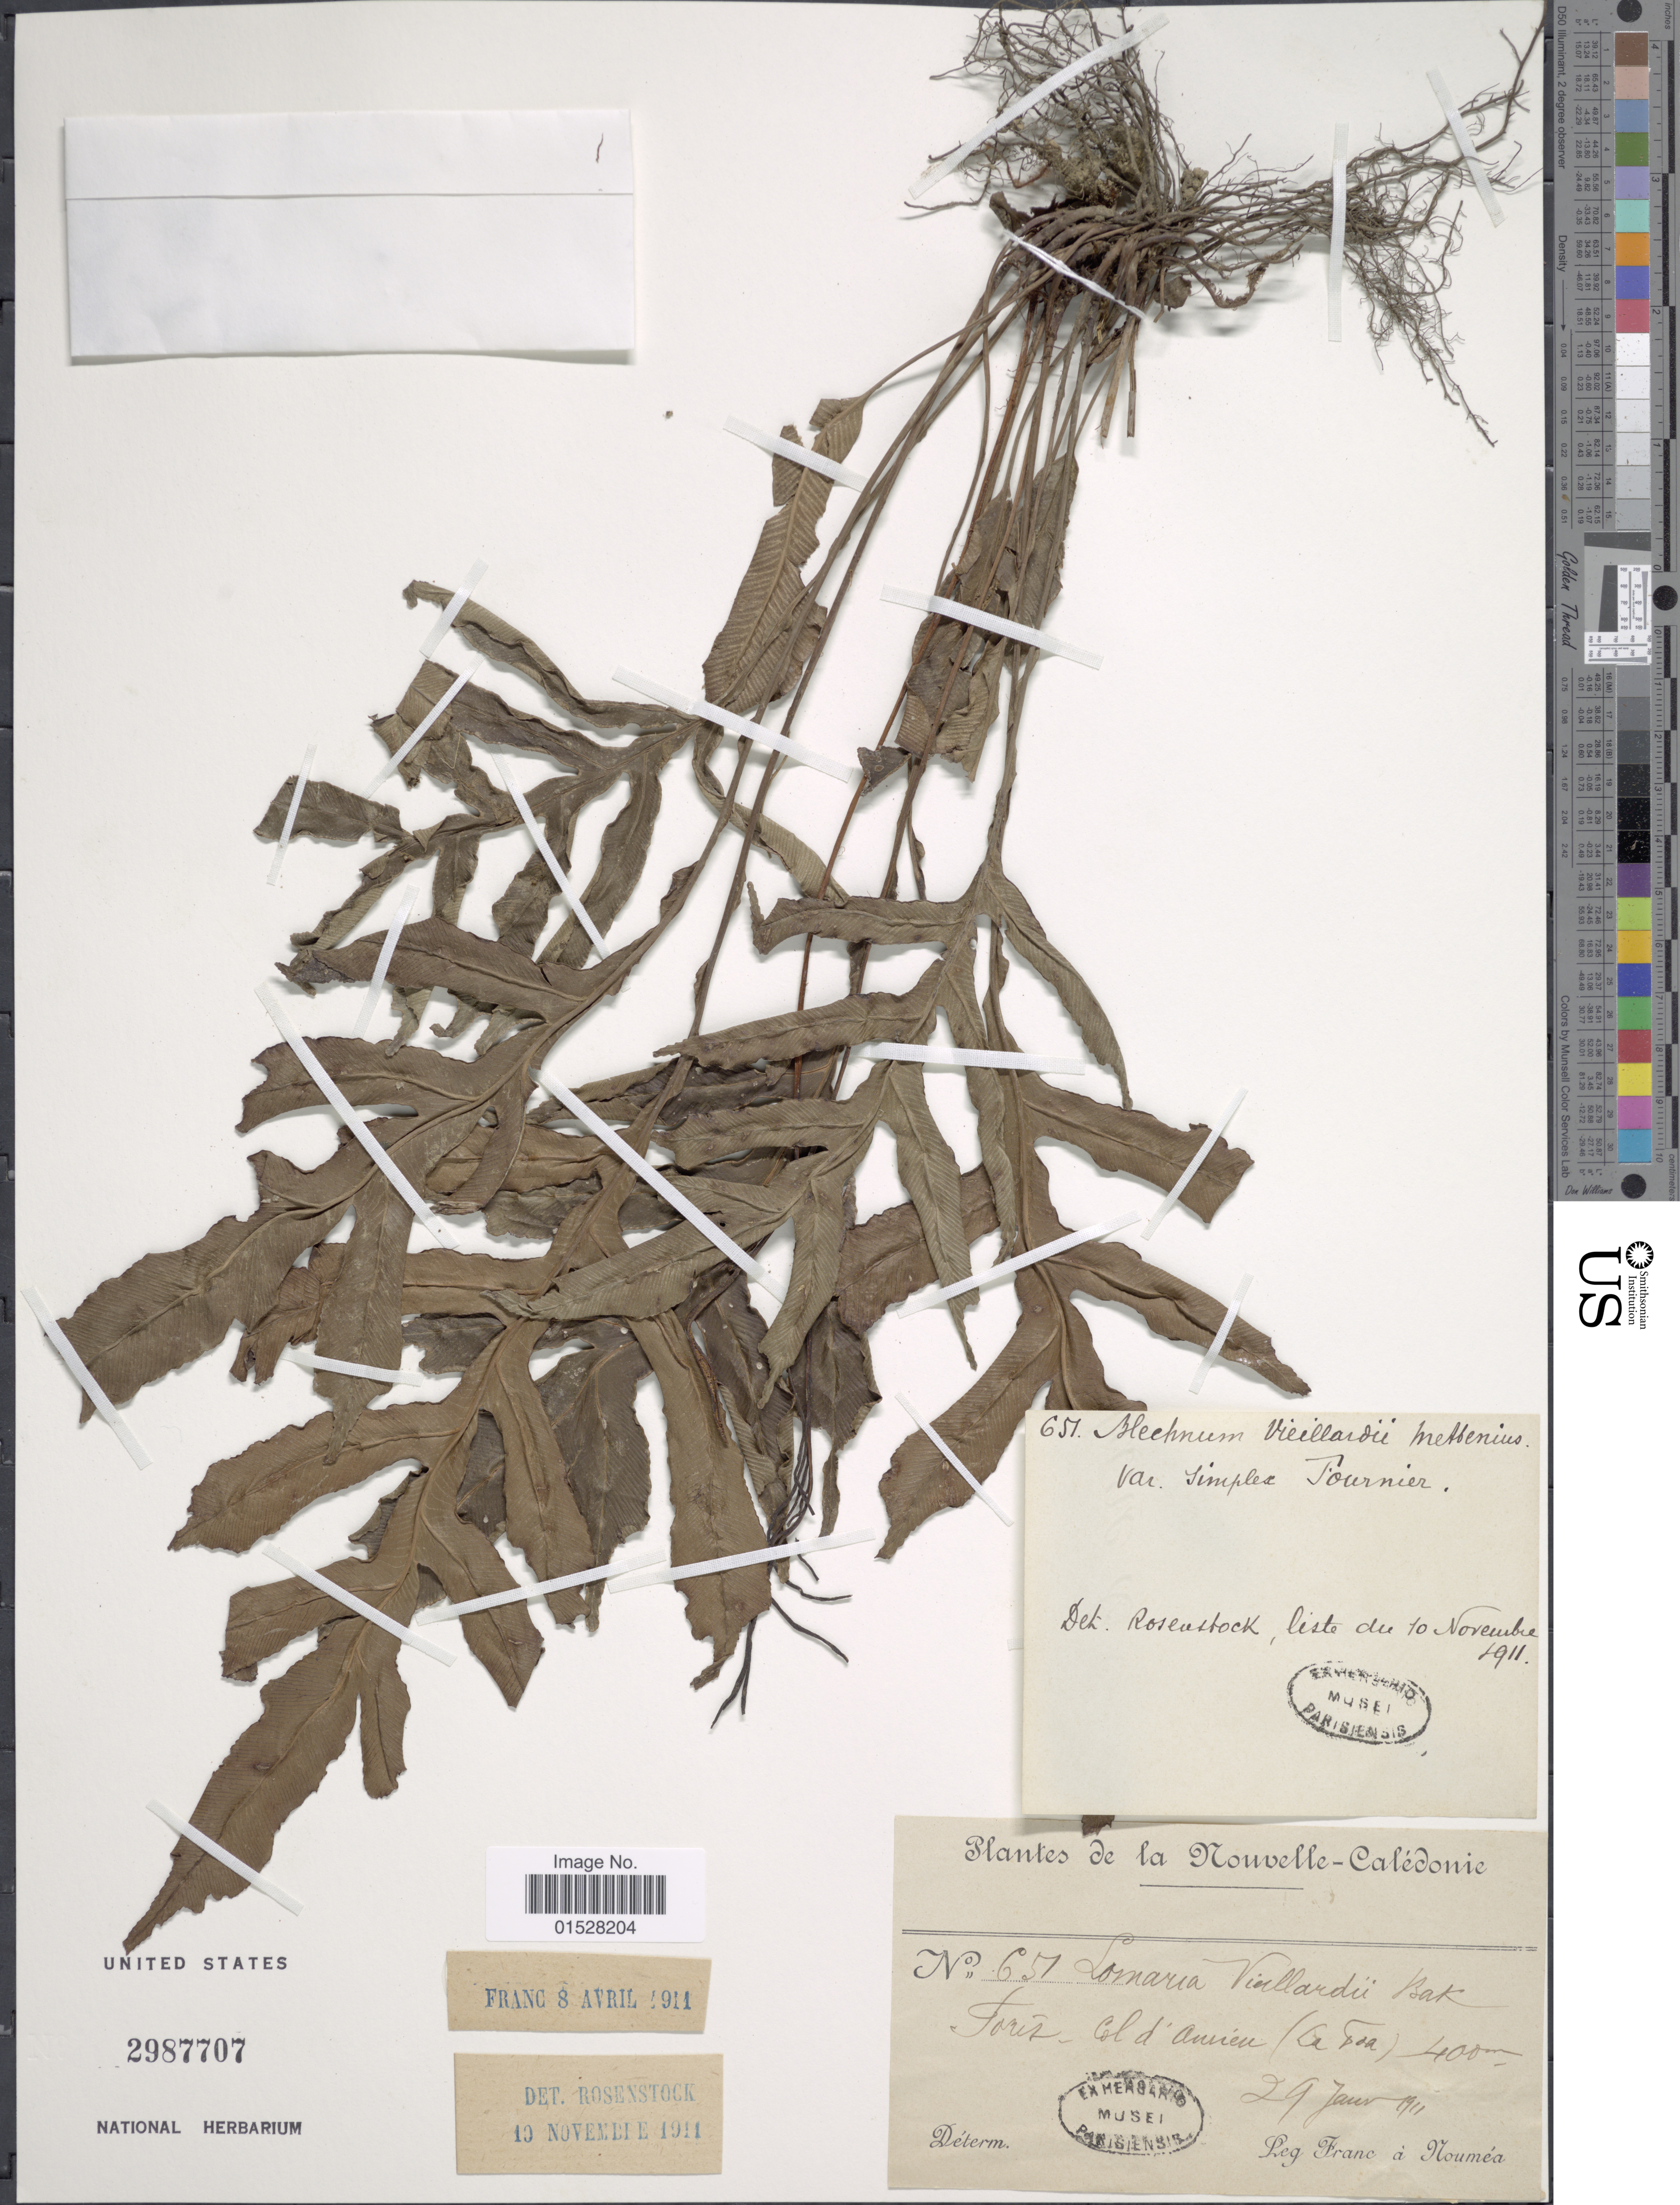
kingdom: Plantae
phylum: Tracheophyta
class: Polypodiopsida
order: Polypodiales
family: Blechnaceae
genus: Blechnum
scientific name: Blechnum vieillardii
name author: Mett.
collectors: Franc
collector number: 651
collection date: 1911-01-29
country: New Caledonia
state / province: South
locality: Foret Col d'Amieu ( La Foa).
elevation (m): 400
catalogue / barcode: US 2987707